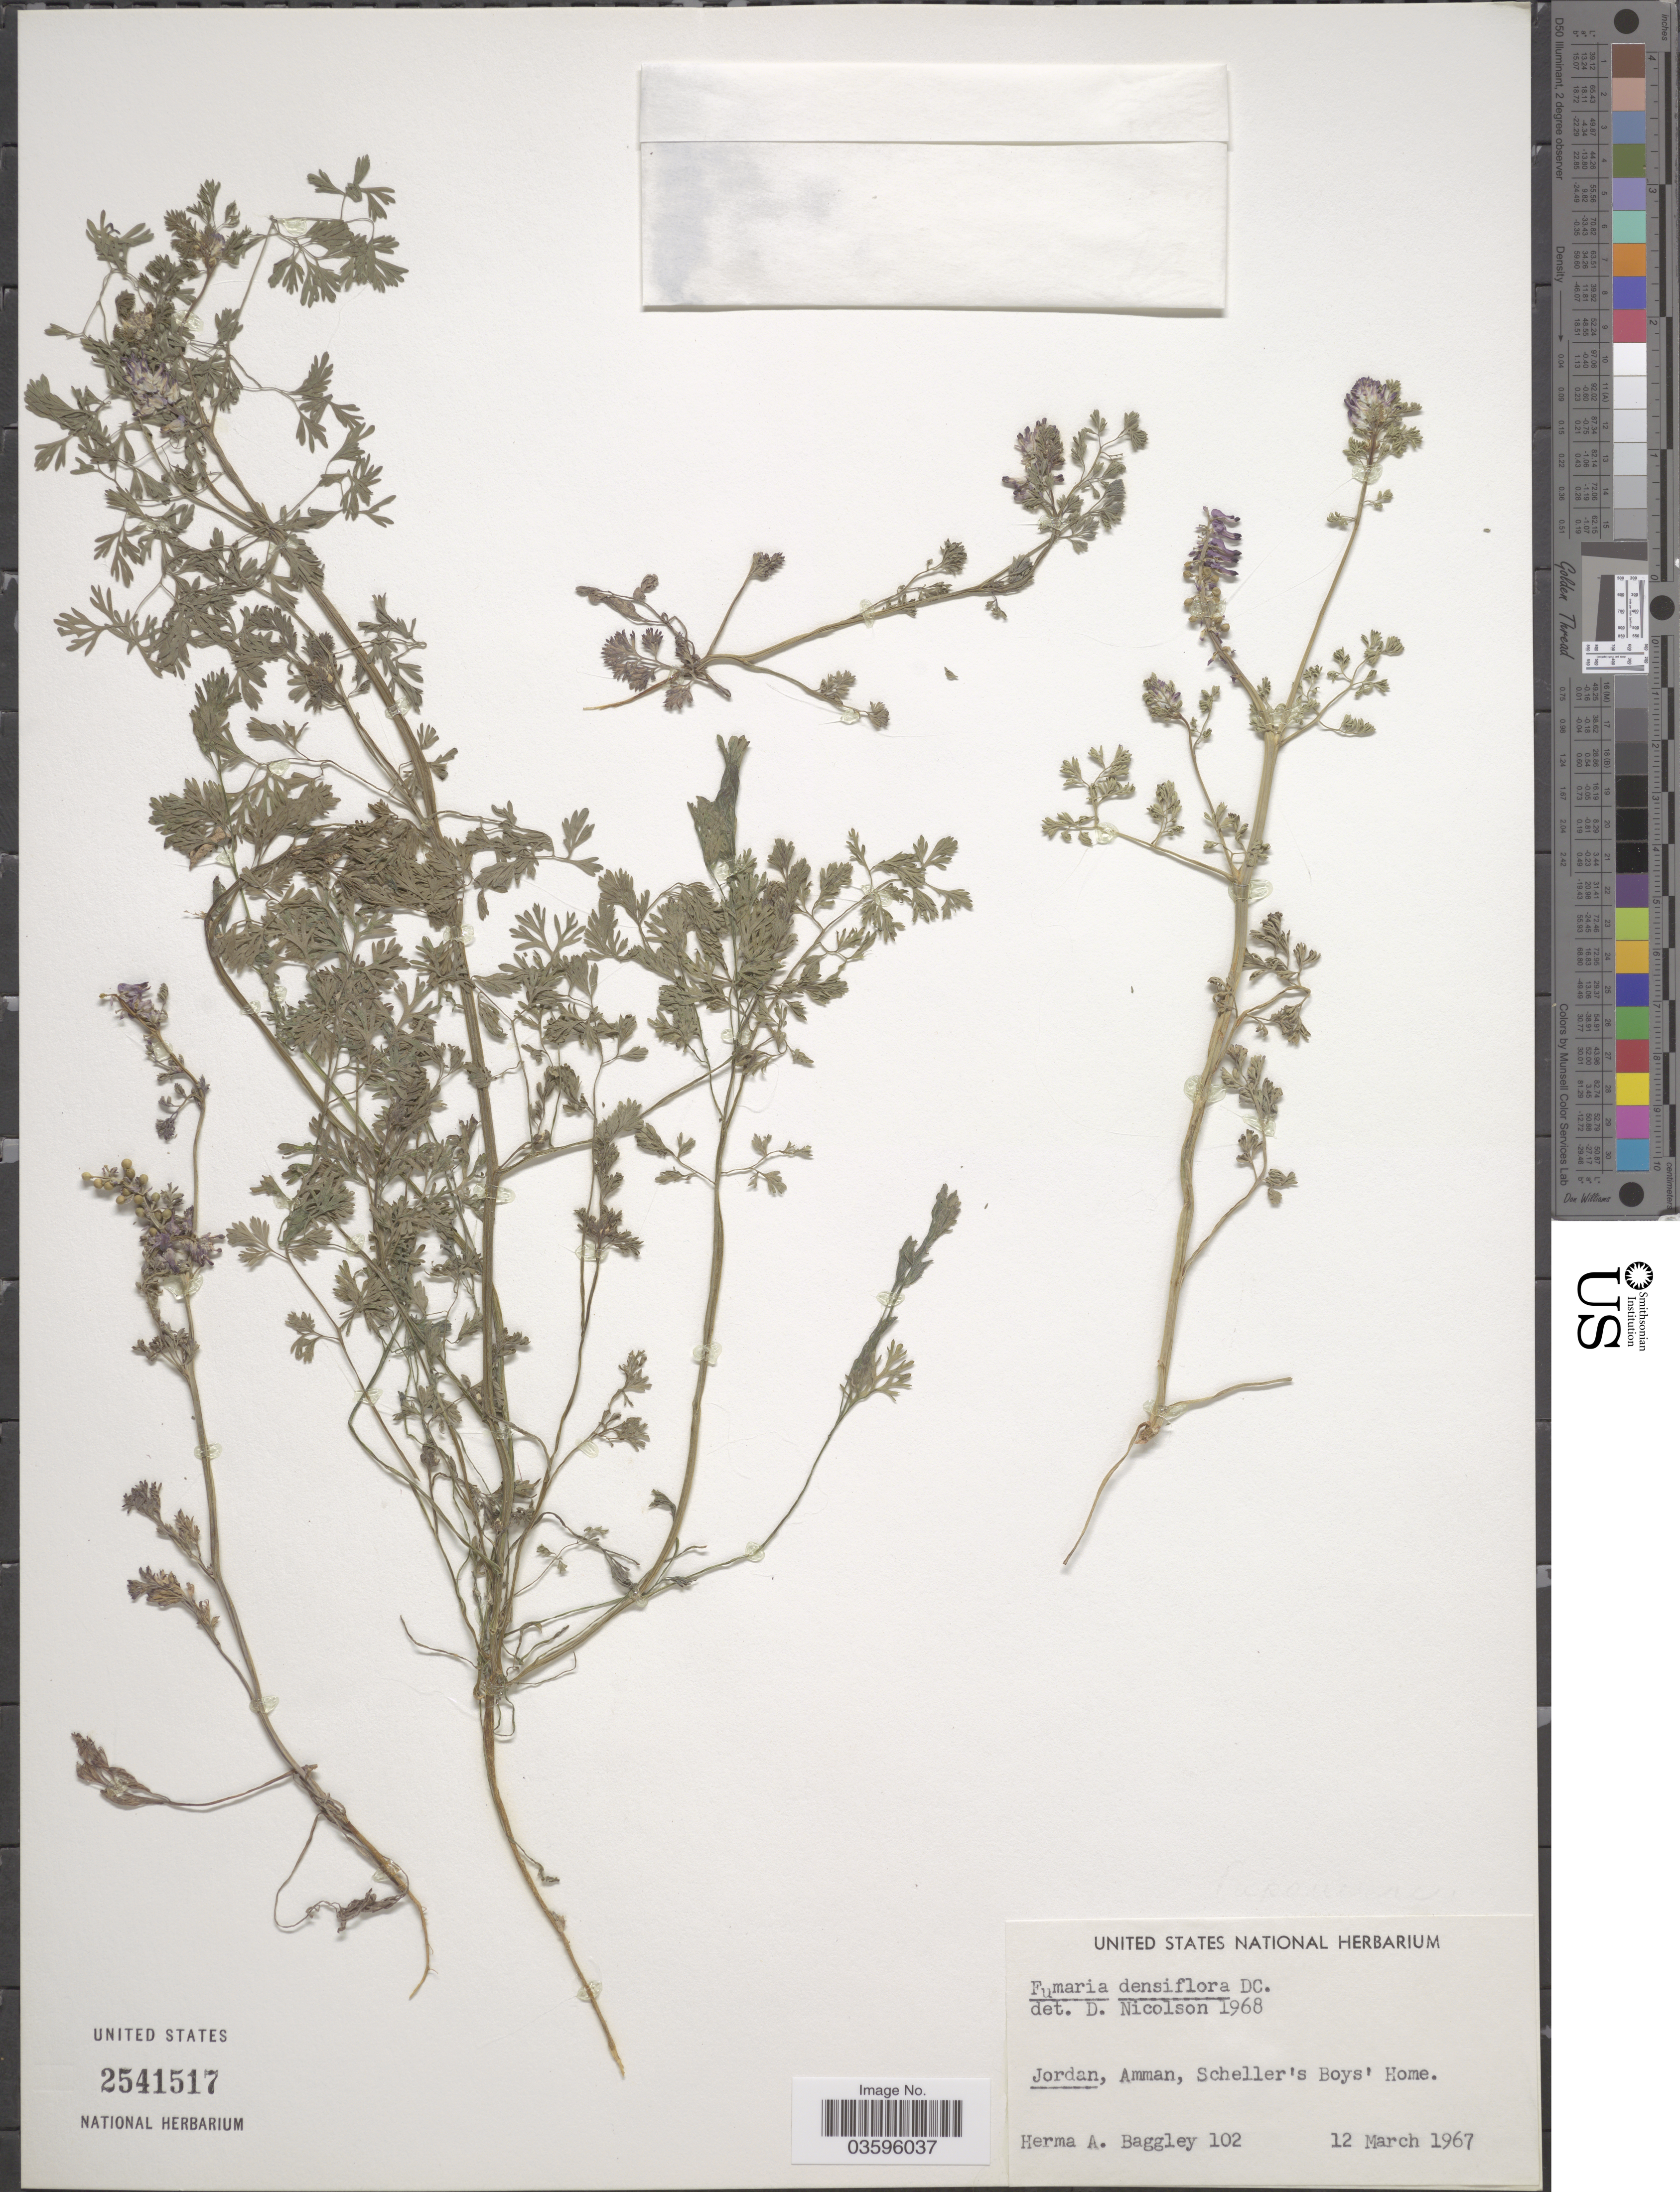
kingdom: Plantae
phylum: Tracheophyta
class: Magnoliopsida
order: Ranunculales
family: Papaveraceae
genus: Fumaria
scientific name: Fumaria densiflora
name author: DC.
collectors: H. Baggley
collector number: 102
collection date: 1967-03-12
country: Jordan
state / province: Amman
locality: Scheller's Boys' Home.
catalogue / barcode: US 2541517